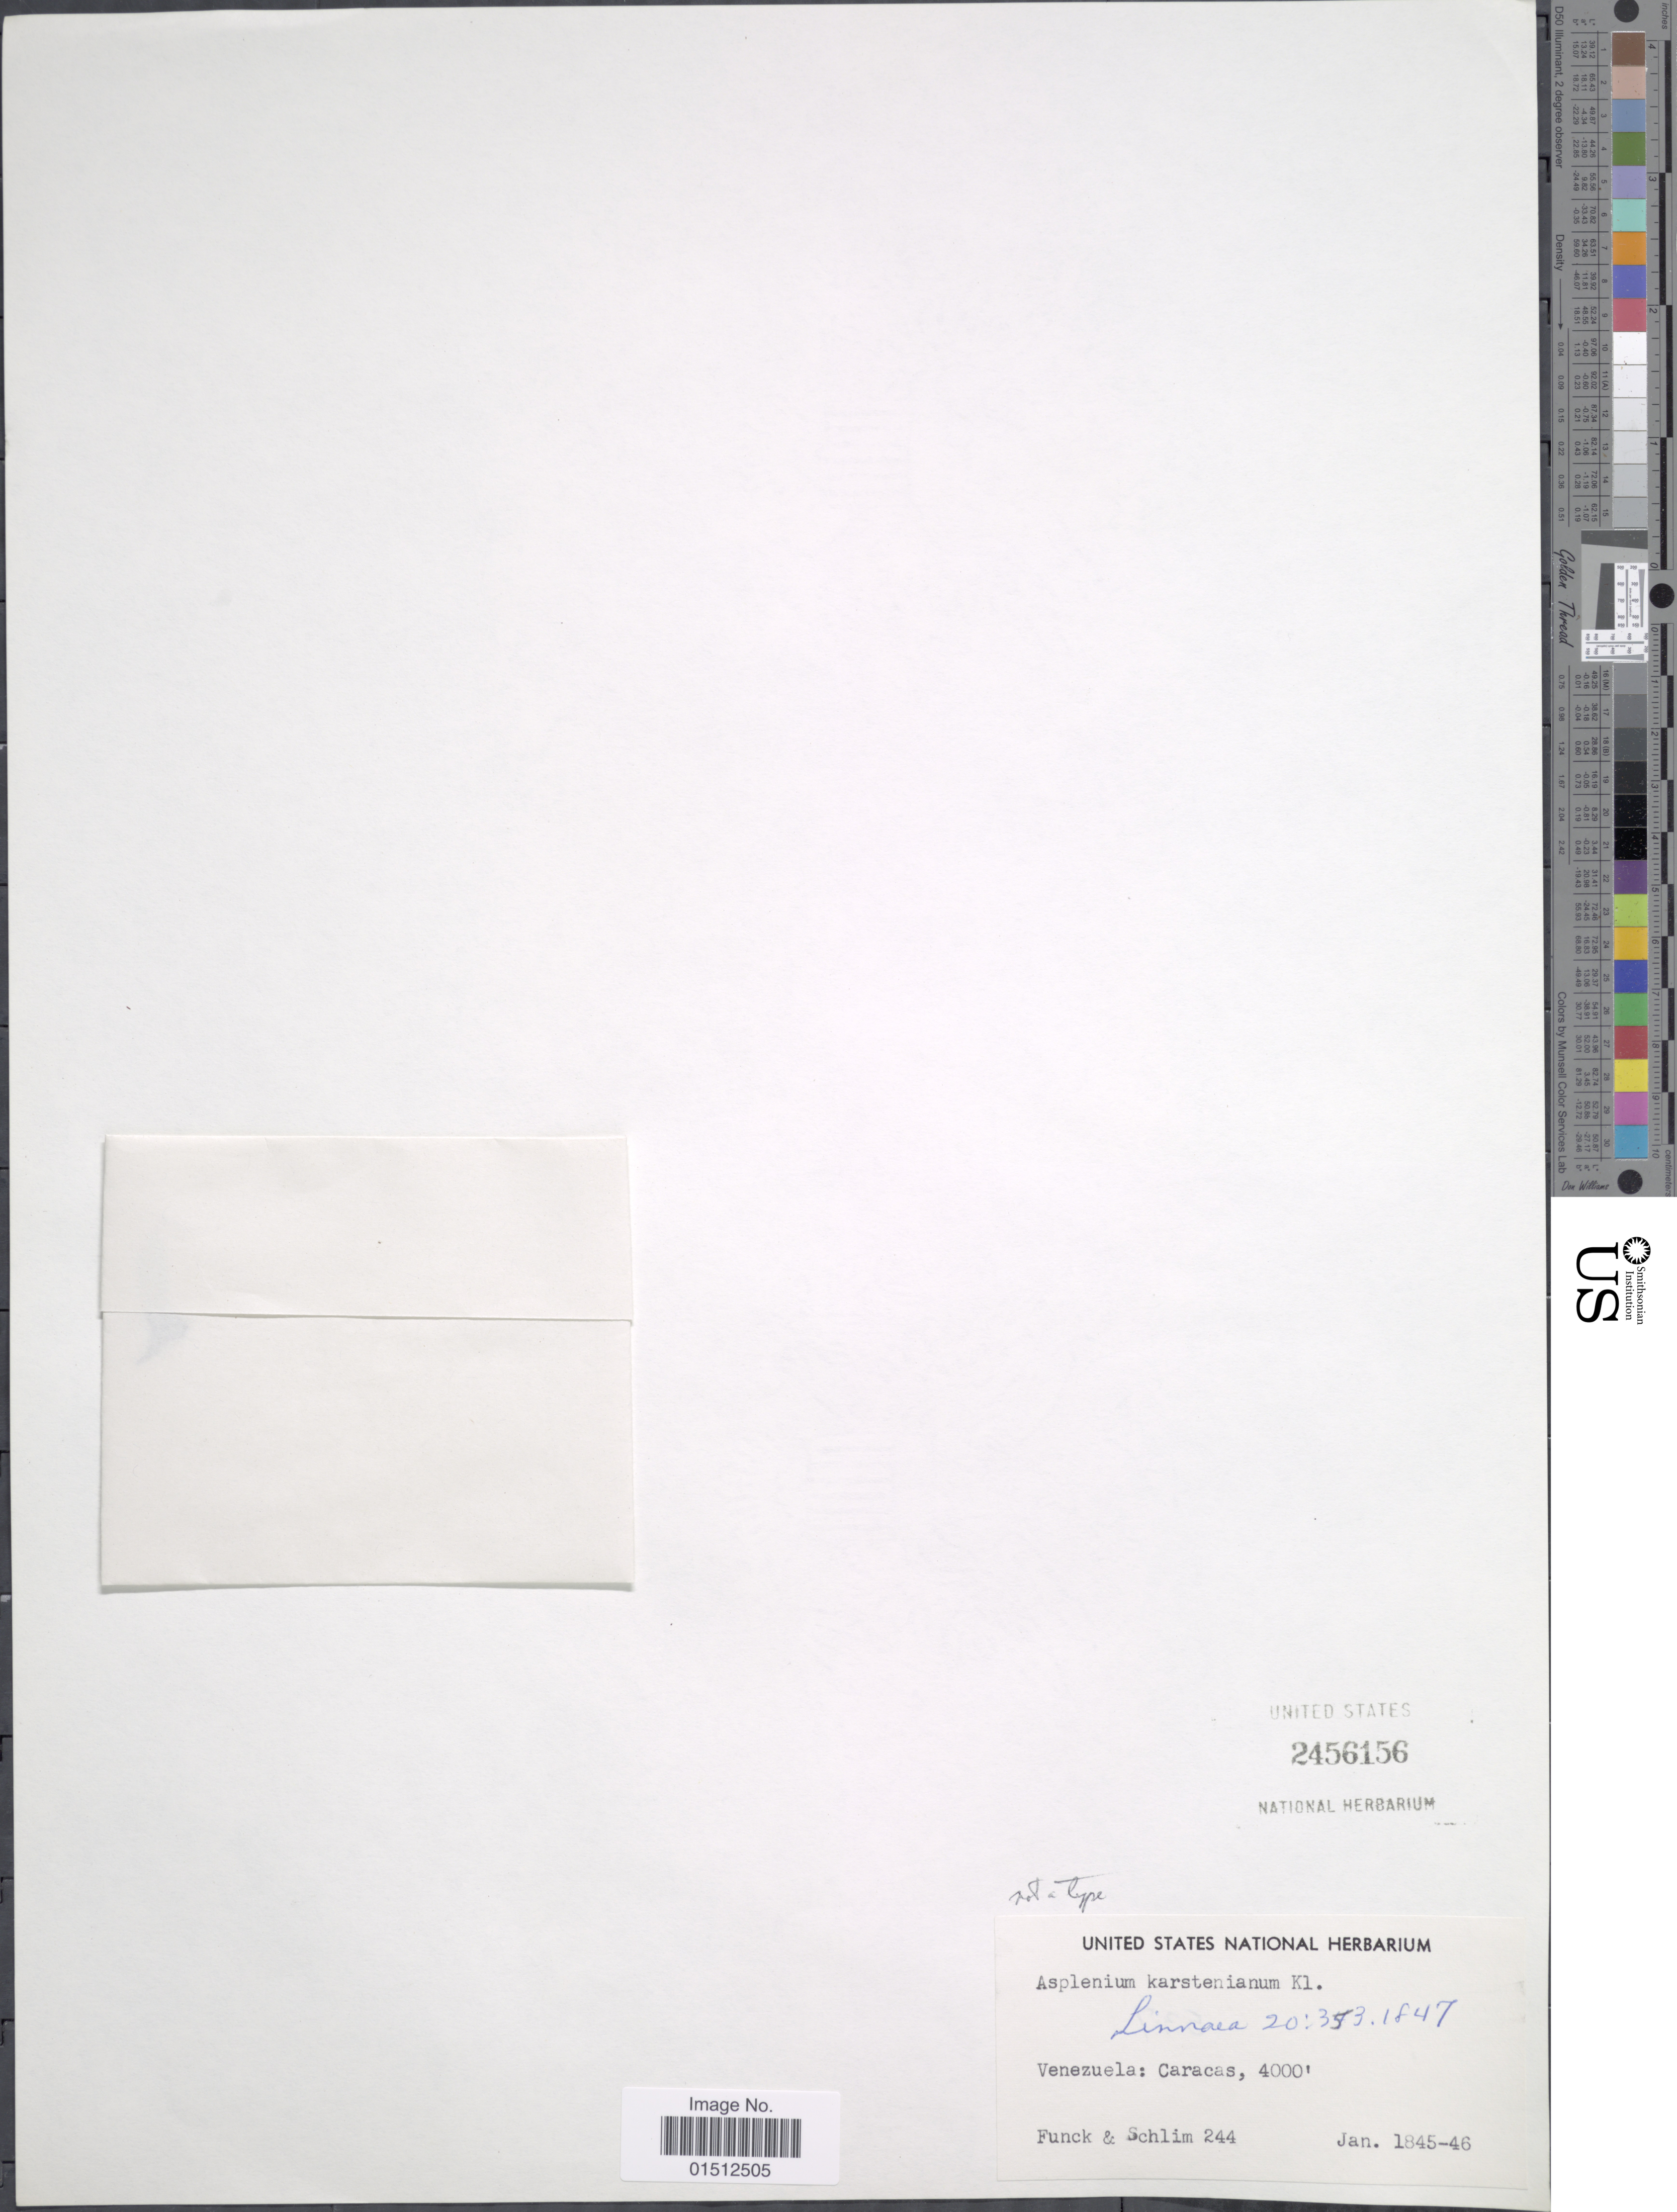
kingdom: Plantae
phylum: Tracheophyta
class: Polypodiopsida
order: Polypodiales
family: Aspleniaceae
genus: Asplenium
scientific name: Asplenium radicans var. radicans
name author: L.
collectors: -. Funck & L. Schlim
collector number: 244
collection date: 1845-01/1846-01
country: Venezuela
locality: Venezuela: Caracas.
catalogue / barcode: US 2456156